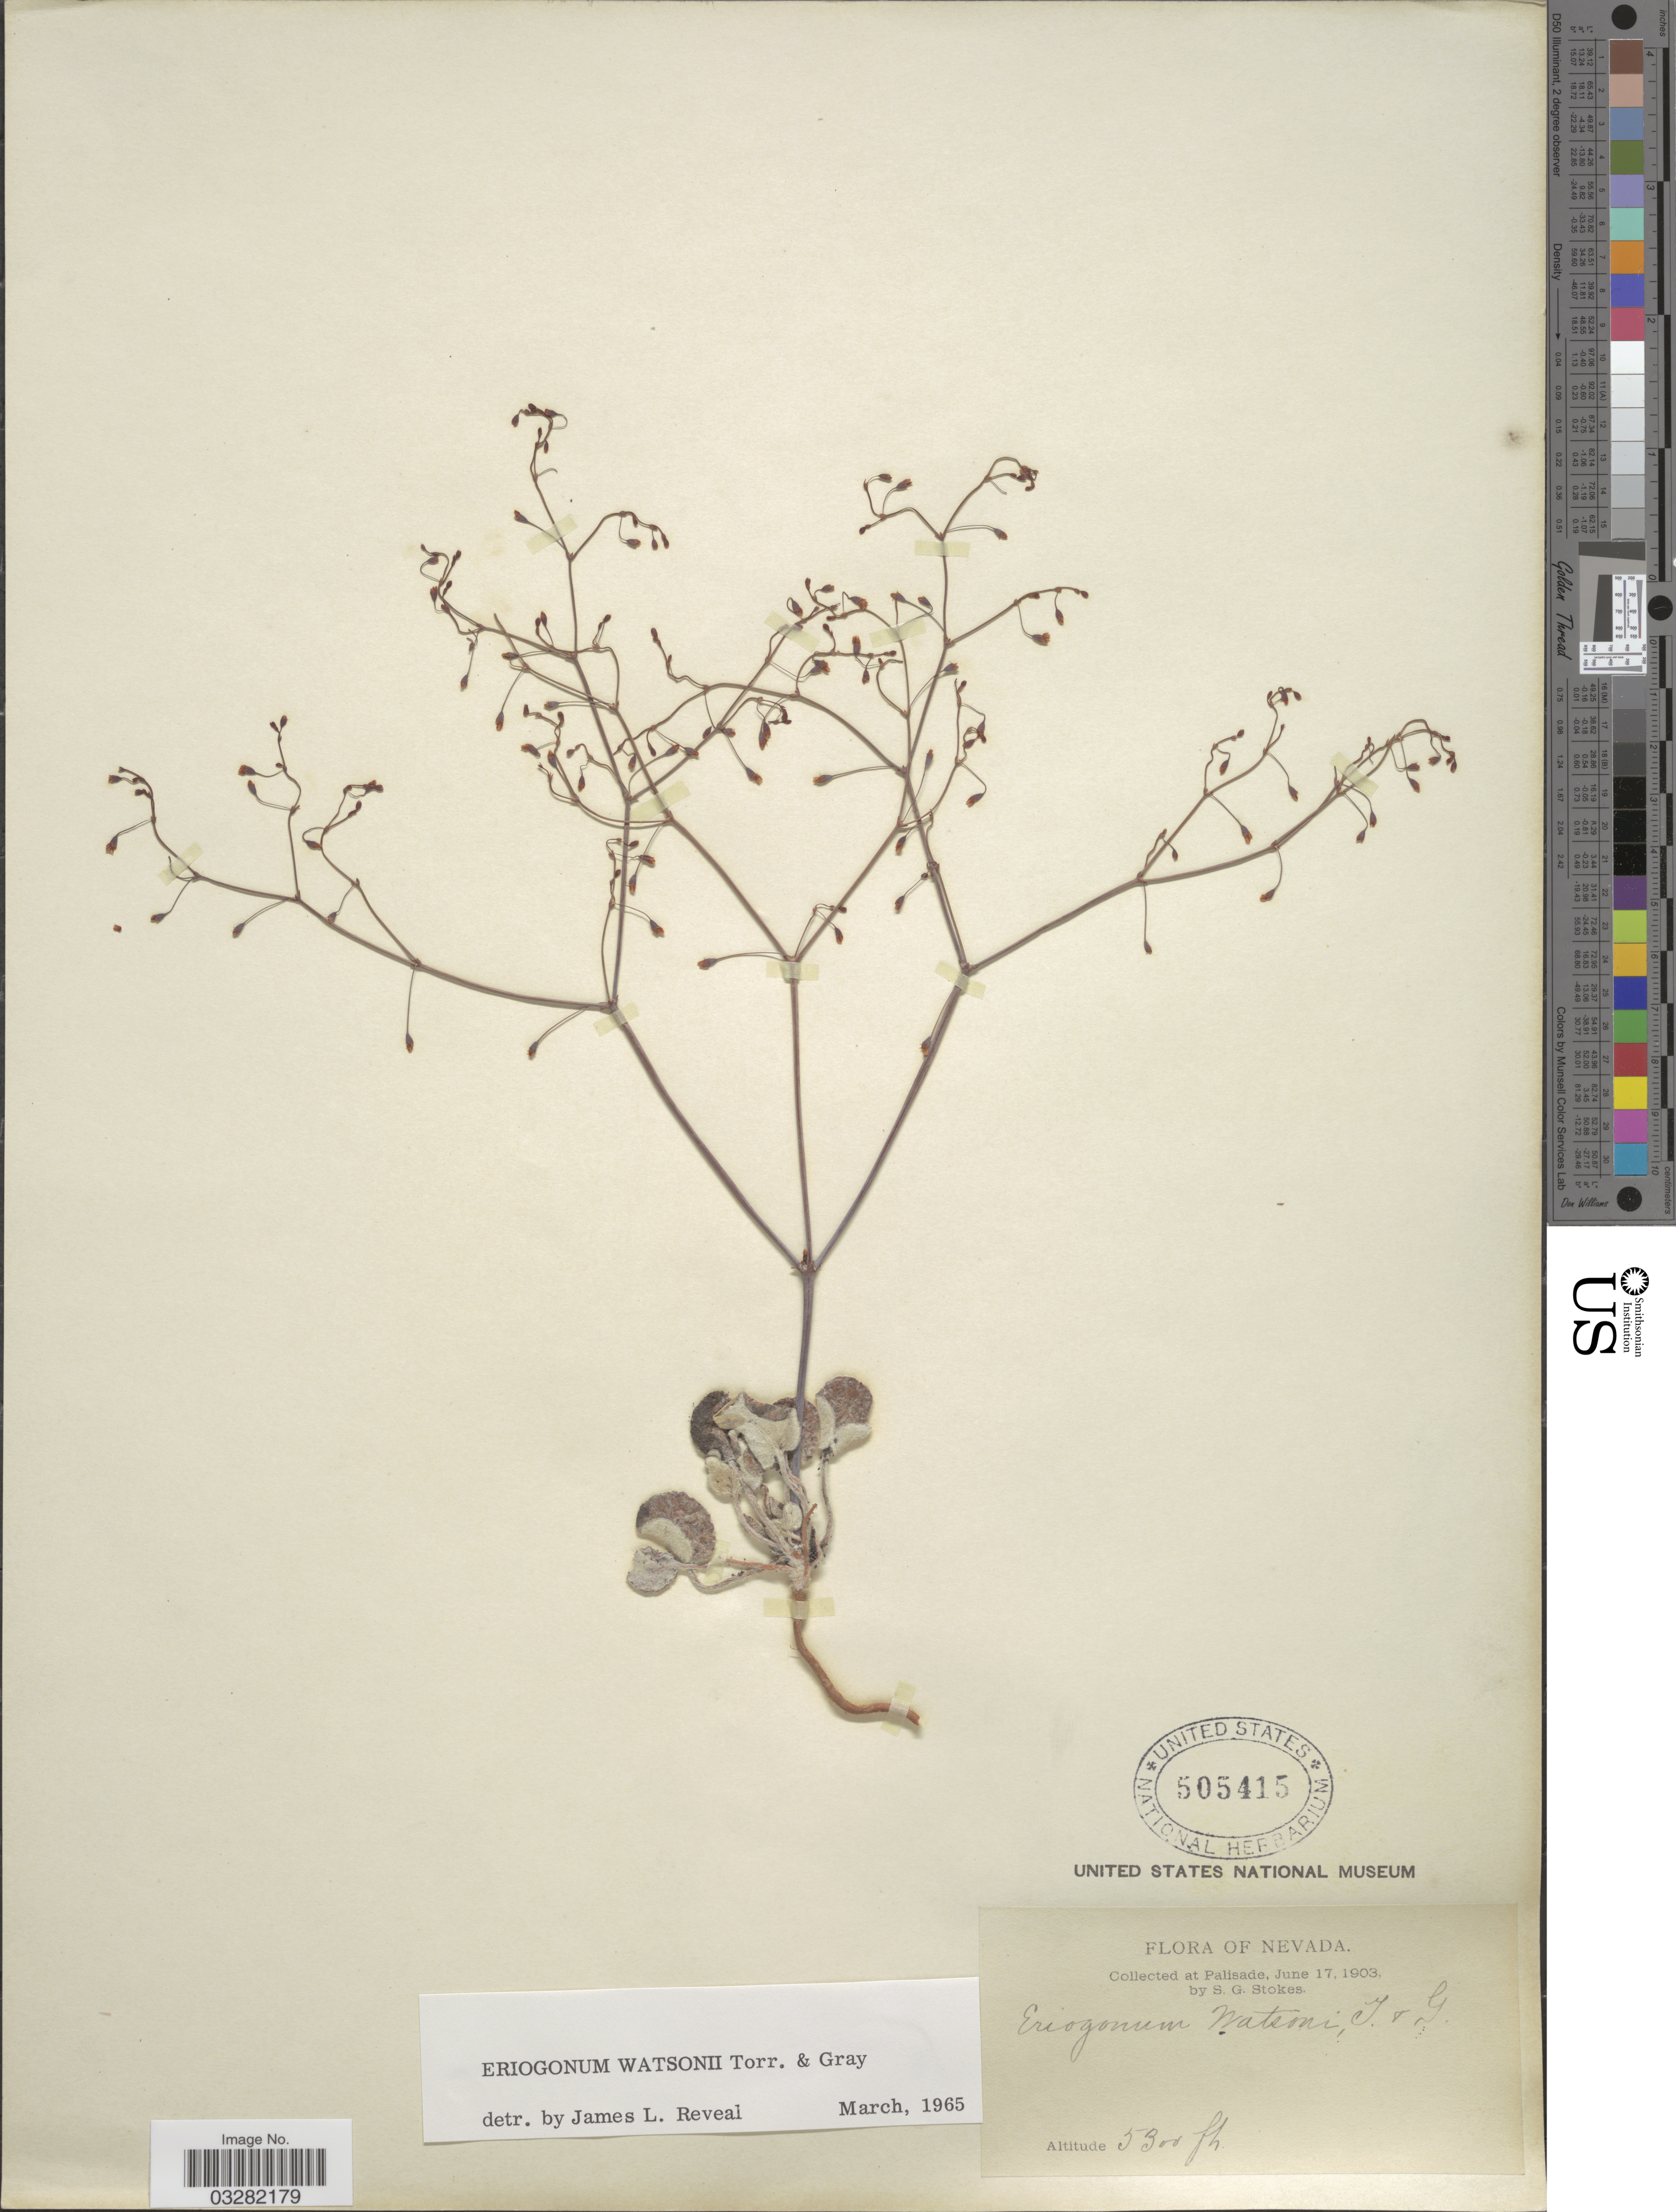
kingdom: Plantae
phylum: Tracheophyta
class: Magnoliopsida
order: Caryophyllales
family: Polygonaceae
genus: Eriogonum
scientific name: Eriogonum watsonii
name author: Torr. & A. Gray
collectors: S. G. Stokes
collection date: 1903-06-17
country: United States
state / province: Nevada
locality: At Palisade.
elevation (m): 1615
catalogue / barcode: US 505415